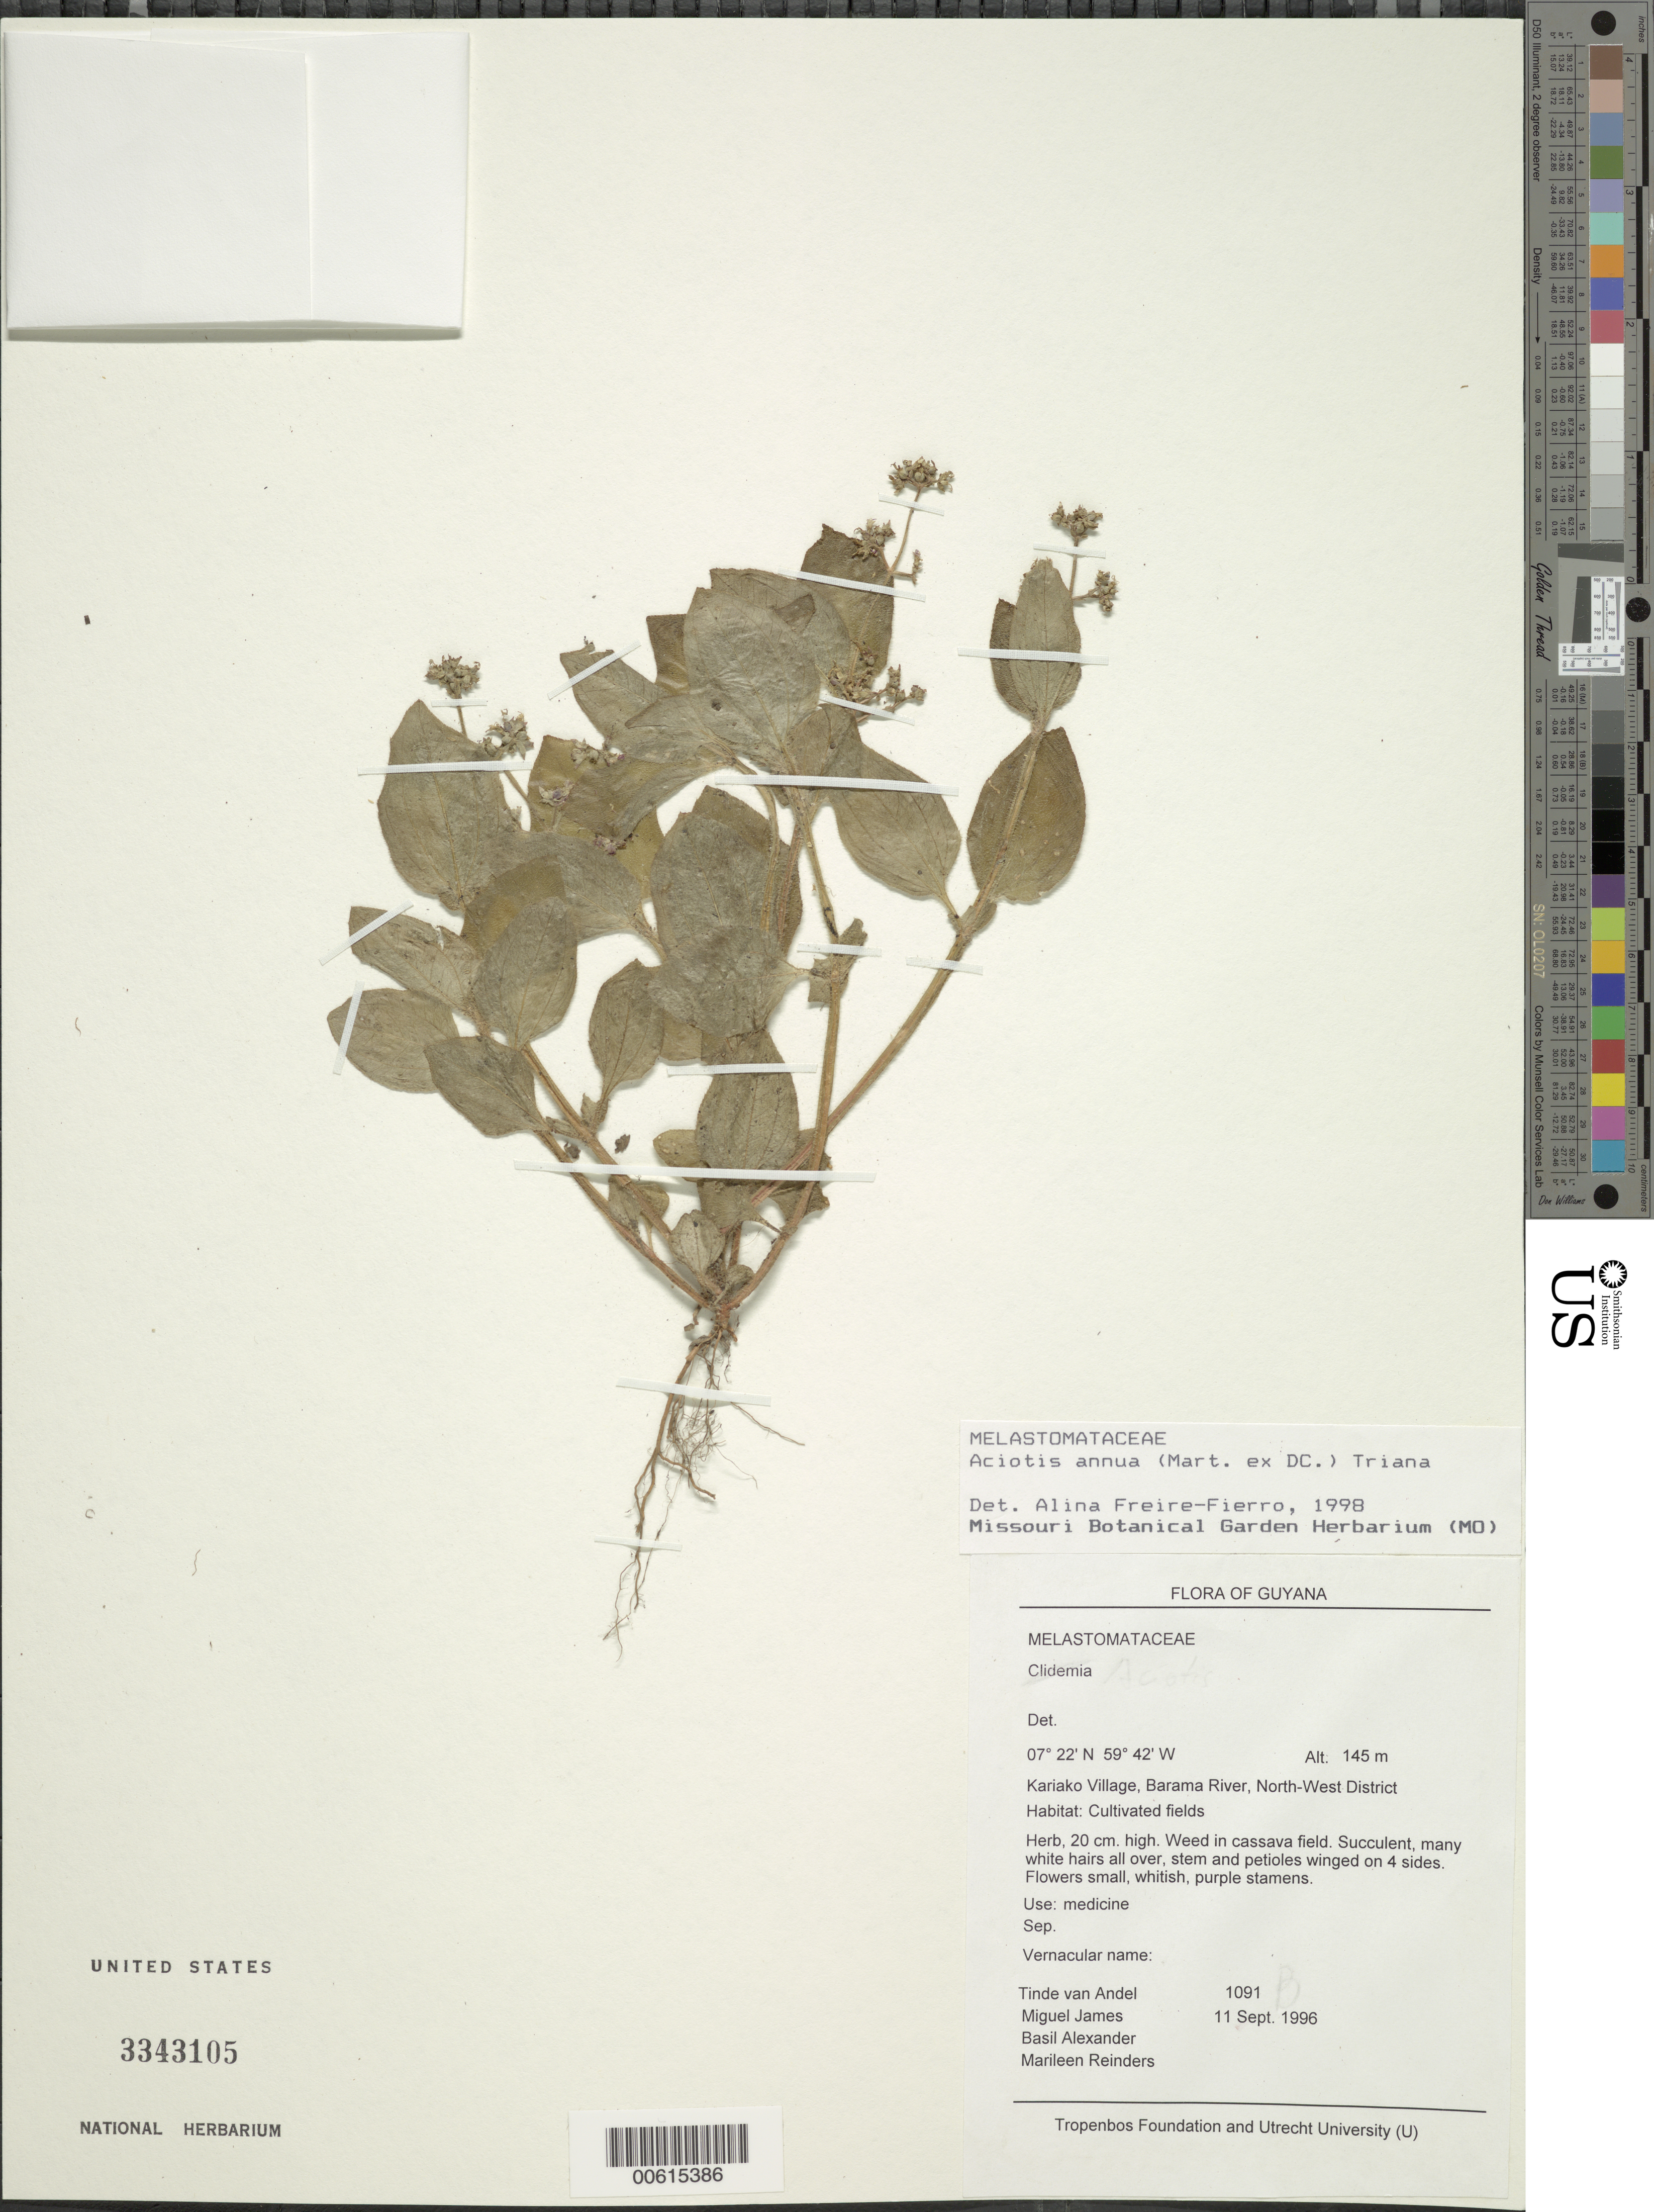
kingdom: Plantae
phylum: Tracheophyta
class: Magnoliopsida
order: Myrtales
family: Melastomataceae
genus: Aciotis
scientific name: Aciotis annua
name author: (Mart. ex DC.) Triana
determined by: Freire-Fierro, A.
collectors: T. R. van Andel, M. James, B. Alexander & M. Reinders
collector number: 1091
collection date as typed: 11-Sep-66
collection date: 1966-09-11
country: Guyana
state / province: Barima-Waini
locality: Karaiko Village, Barama R., NW Dist.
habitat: Cultivated fields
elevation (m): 145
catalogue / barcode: US 3343105